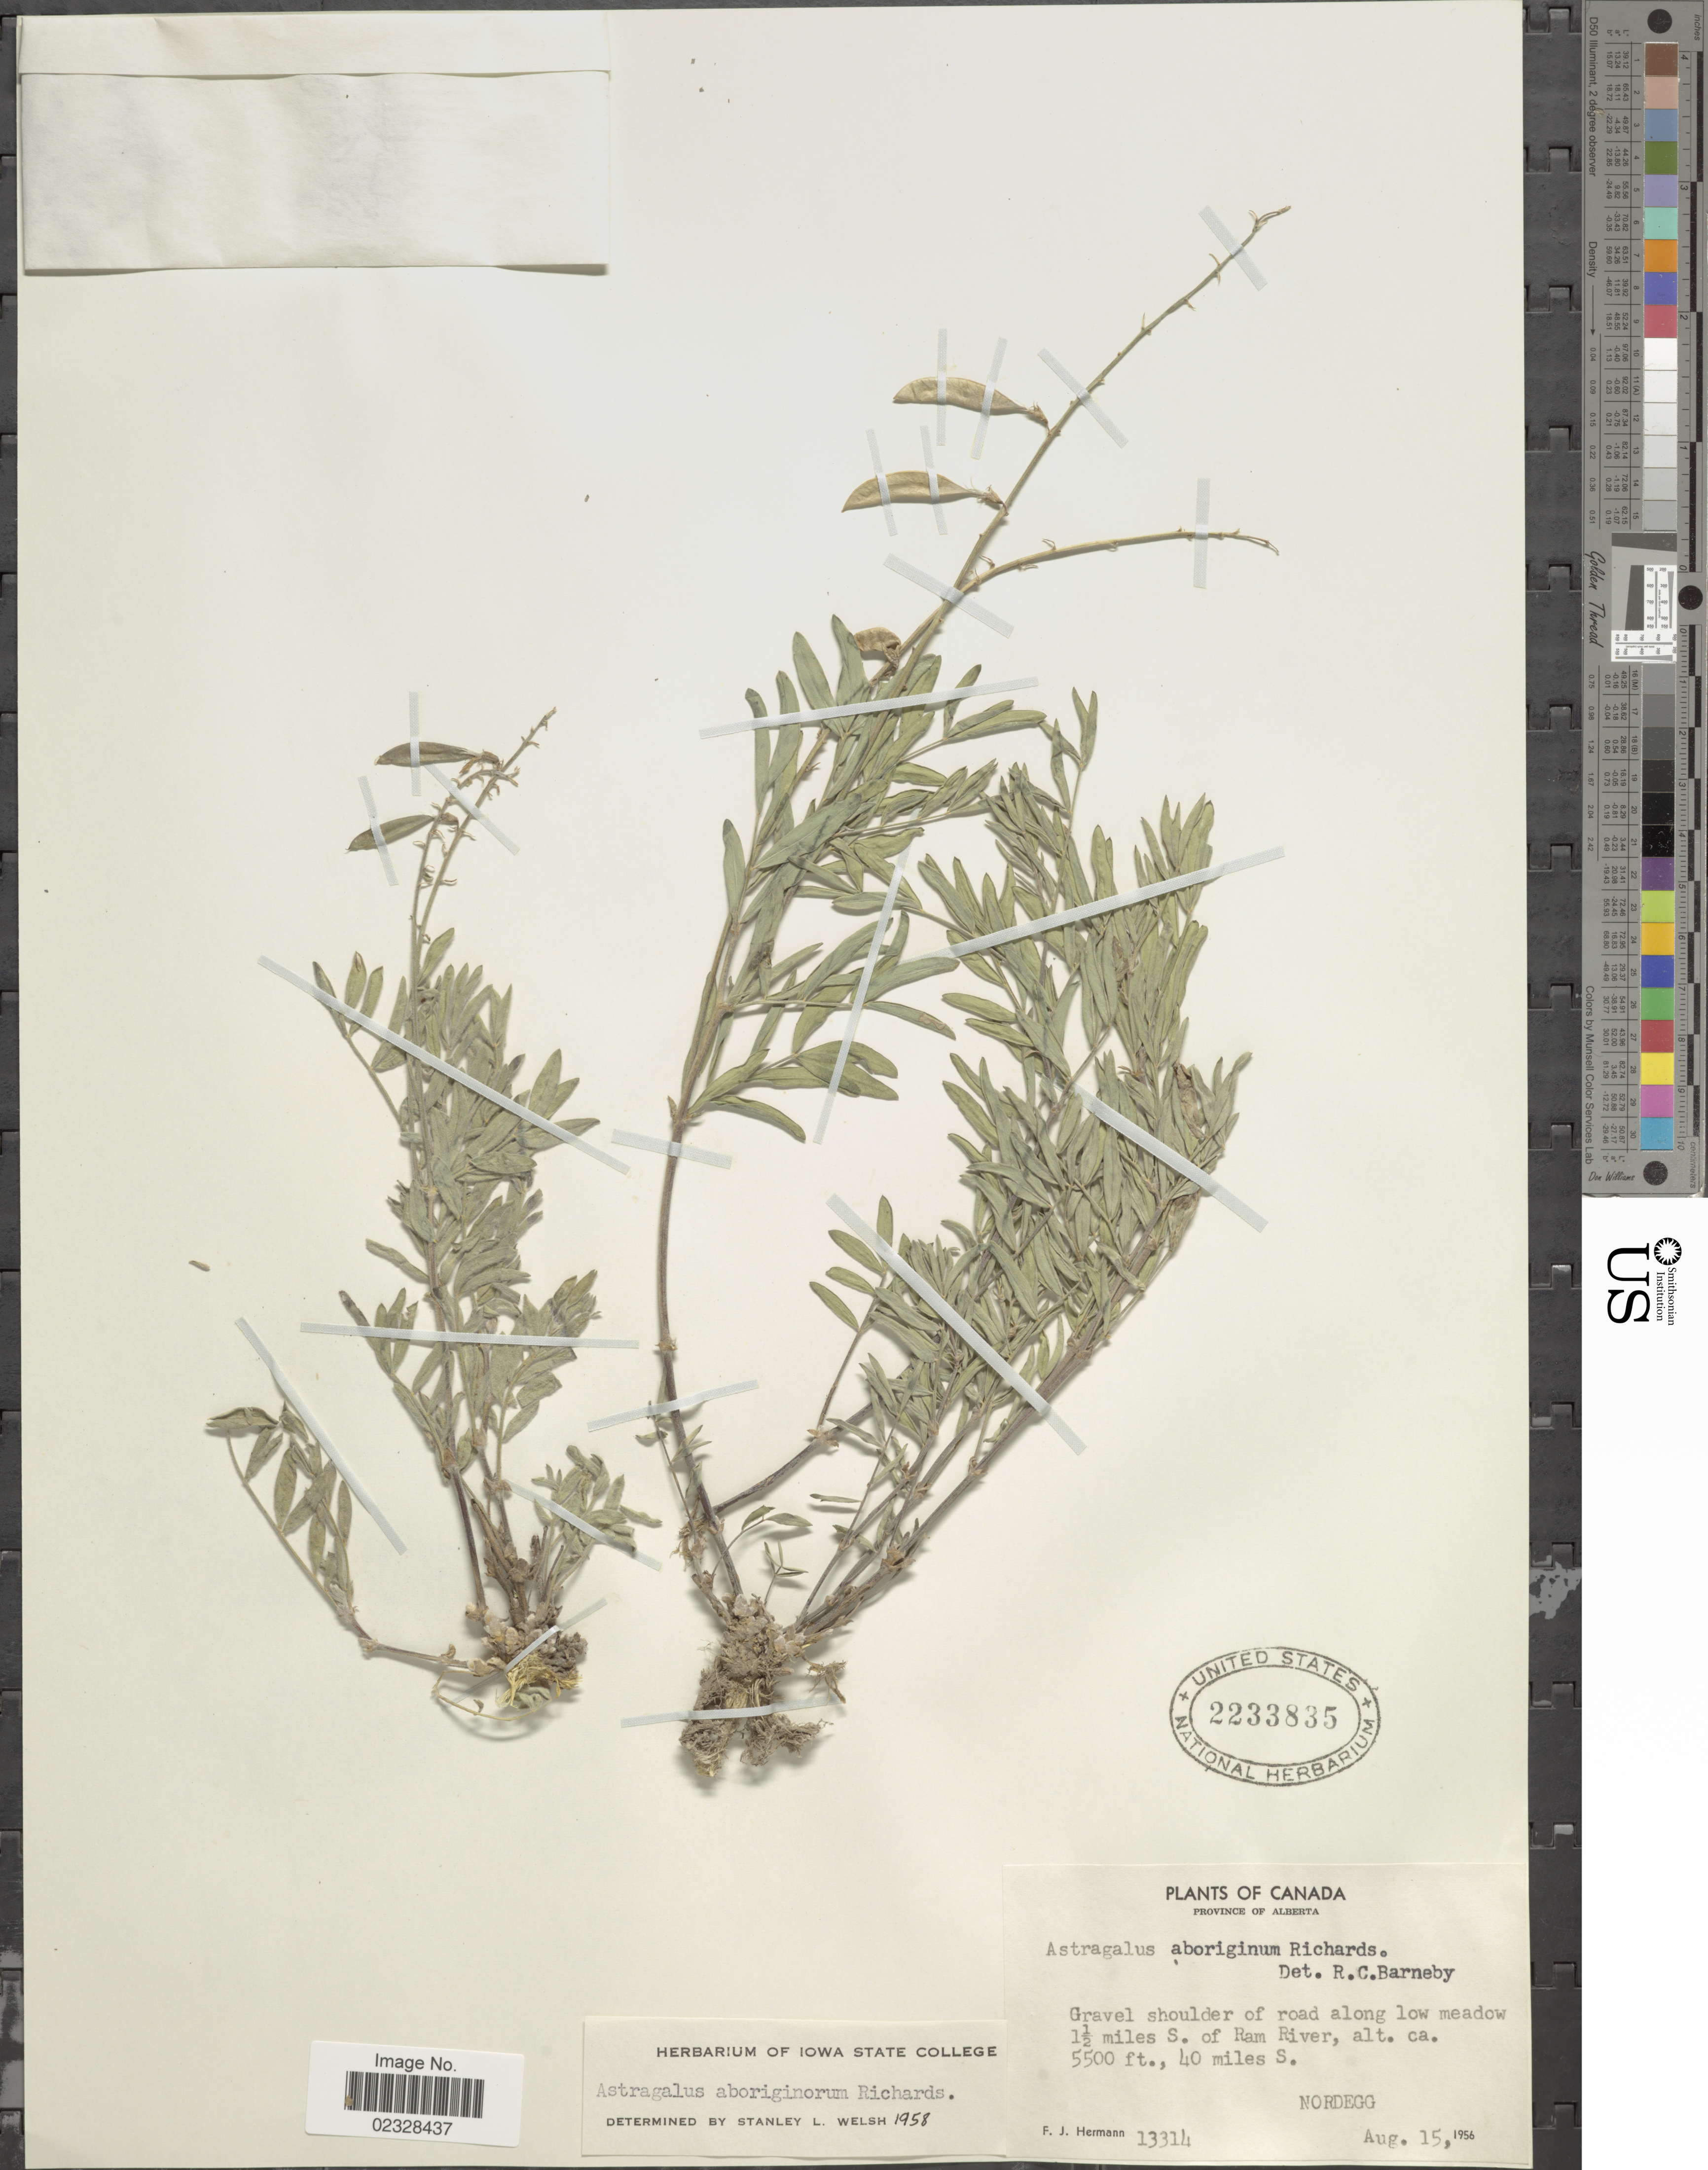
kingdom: Plantae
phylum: Tracheophyta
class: Magnoliopsida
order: Fabales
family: Fabaceae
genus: Astragalus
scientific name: Astragalus aboriginum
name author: Richardson ex Spreng.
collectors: F. J. Hermann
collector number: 13314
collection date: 1956-08-15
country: Canada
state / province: Alberta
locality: Gravel shoulder of road along low meadow 1 1/2 miles S. of Ram River, 40 miles S. Nordegg.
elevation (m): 1676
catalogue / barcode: US 2233835